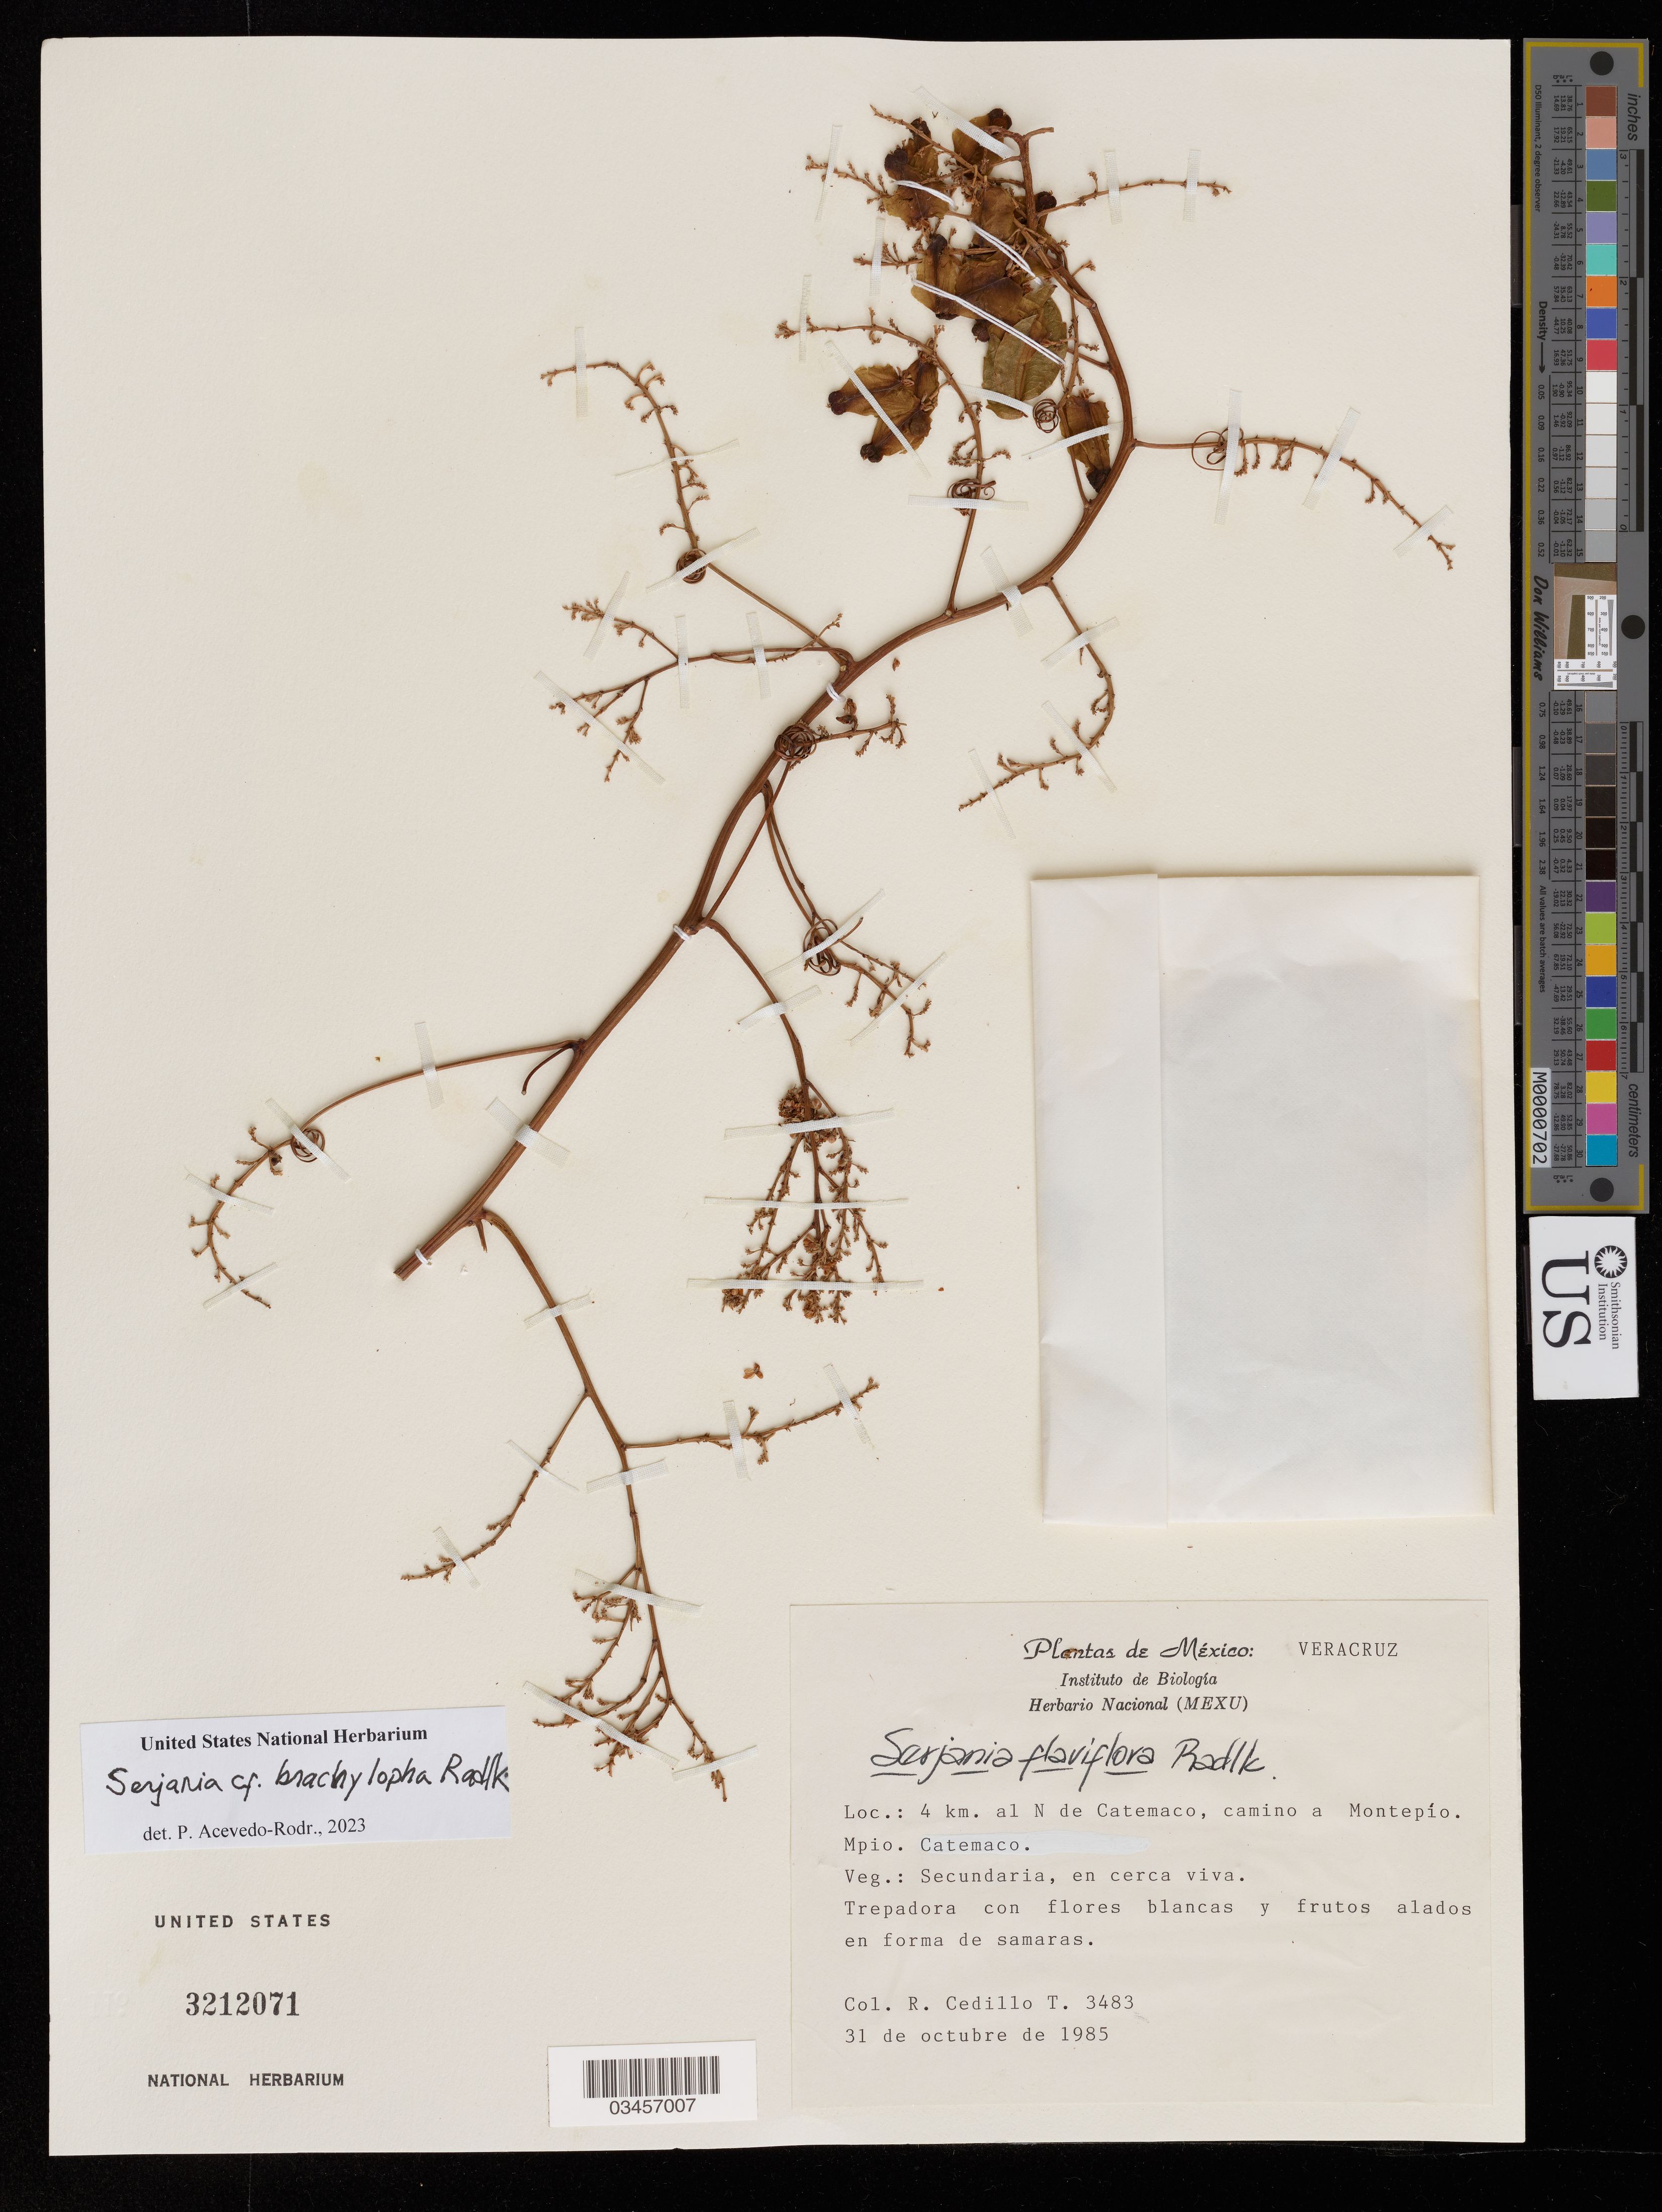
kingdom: Plantae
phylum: Tracheophyta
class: Magnoliopsida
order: Sapindales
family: Sapindaceae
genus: Serjania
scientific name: Serjania brachylopha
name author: Radlk.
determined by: Acevedo-Rodriguez, P., (US), Smithsonian Institution - National Museum of Natural History (UNITED STATES)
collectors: R. CedilloT.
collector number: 3483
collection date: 1985-10-31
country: Mexico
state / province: Veracruz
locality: Catemaco, 4 km N; camino a Montepío.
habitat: Secundaria, en cerca viva.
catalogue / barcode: US 3212071